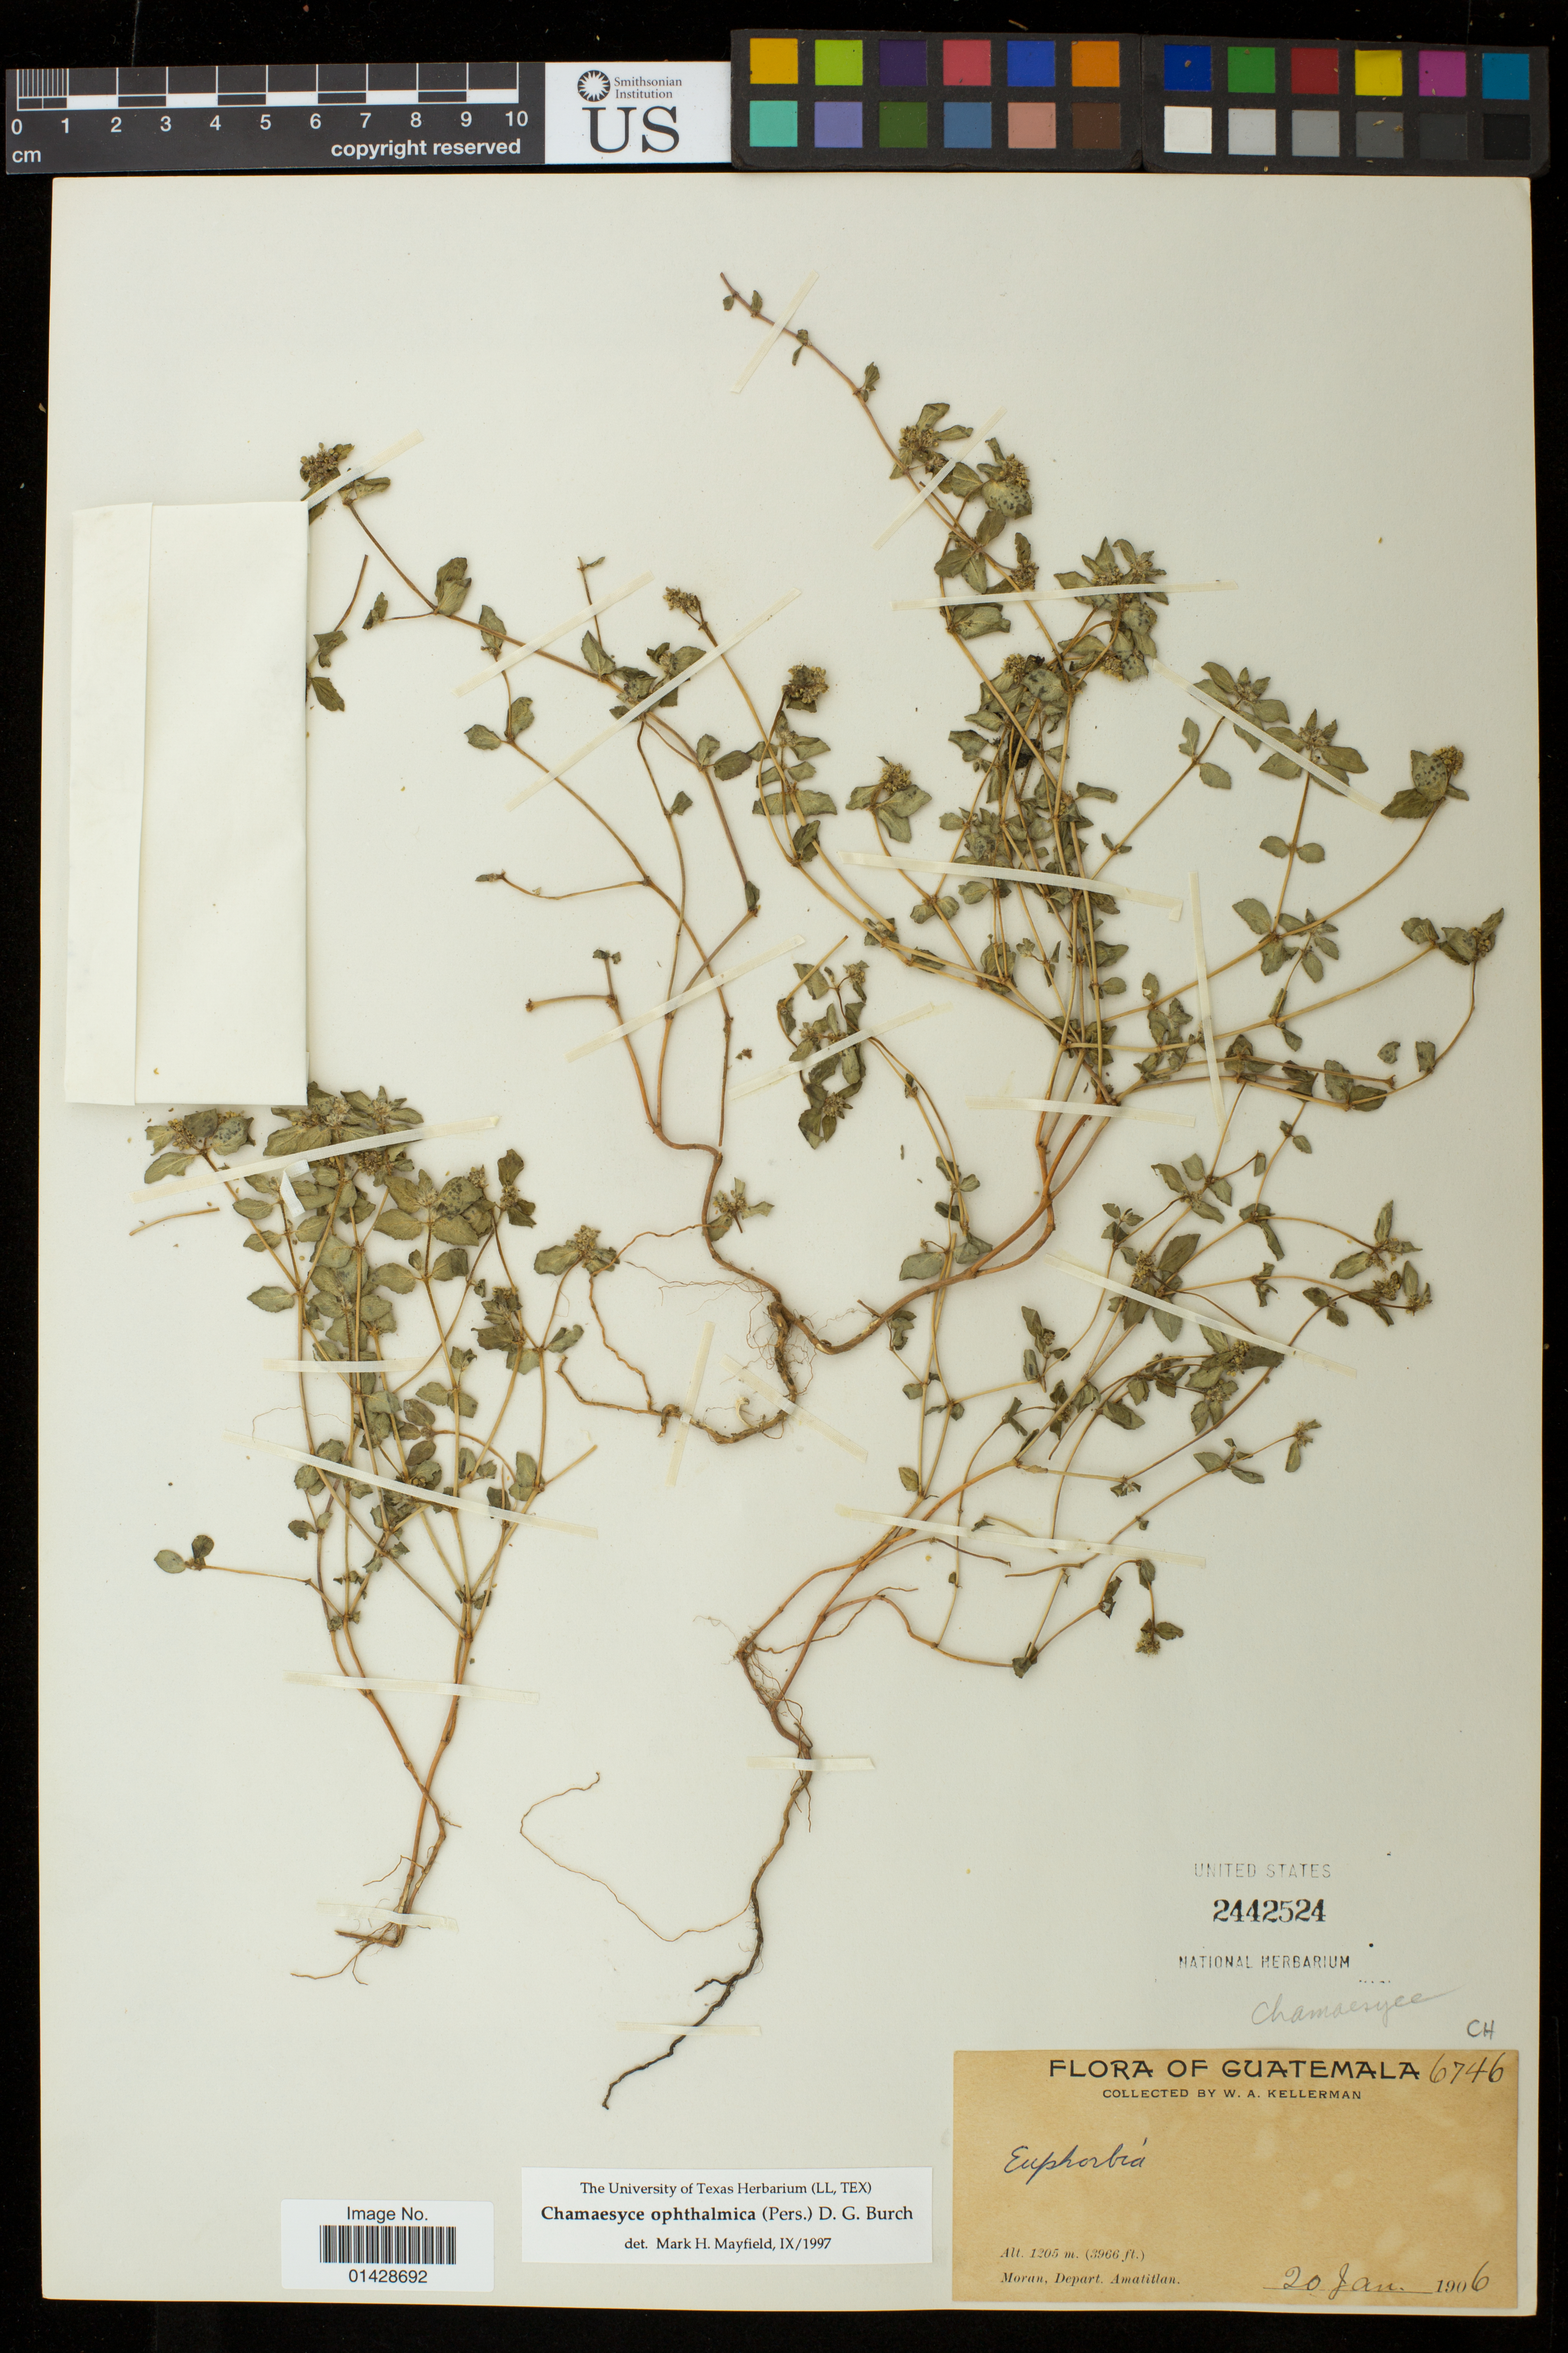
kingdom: Plantae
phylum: Tracheophyta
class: Magnoliopsida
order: Malpighiales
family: Euphorbiaceae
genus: Euphorbia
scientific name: Euphorbia ophthalmica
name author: Pers.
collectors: W. A. Kellerman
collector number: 6746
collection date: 1906-01-20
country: Guatemala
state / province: Guatemala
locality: Moran, Depart. Amatitlan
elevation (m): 1205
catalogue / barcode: US 2442524